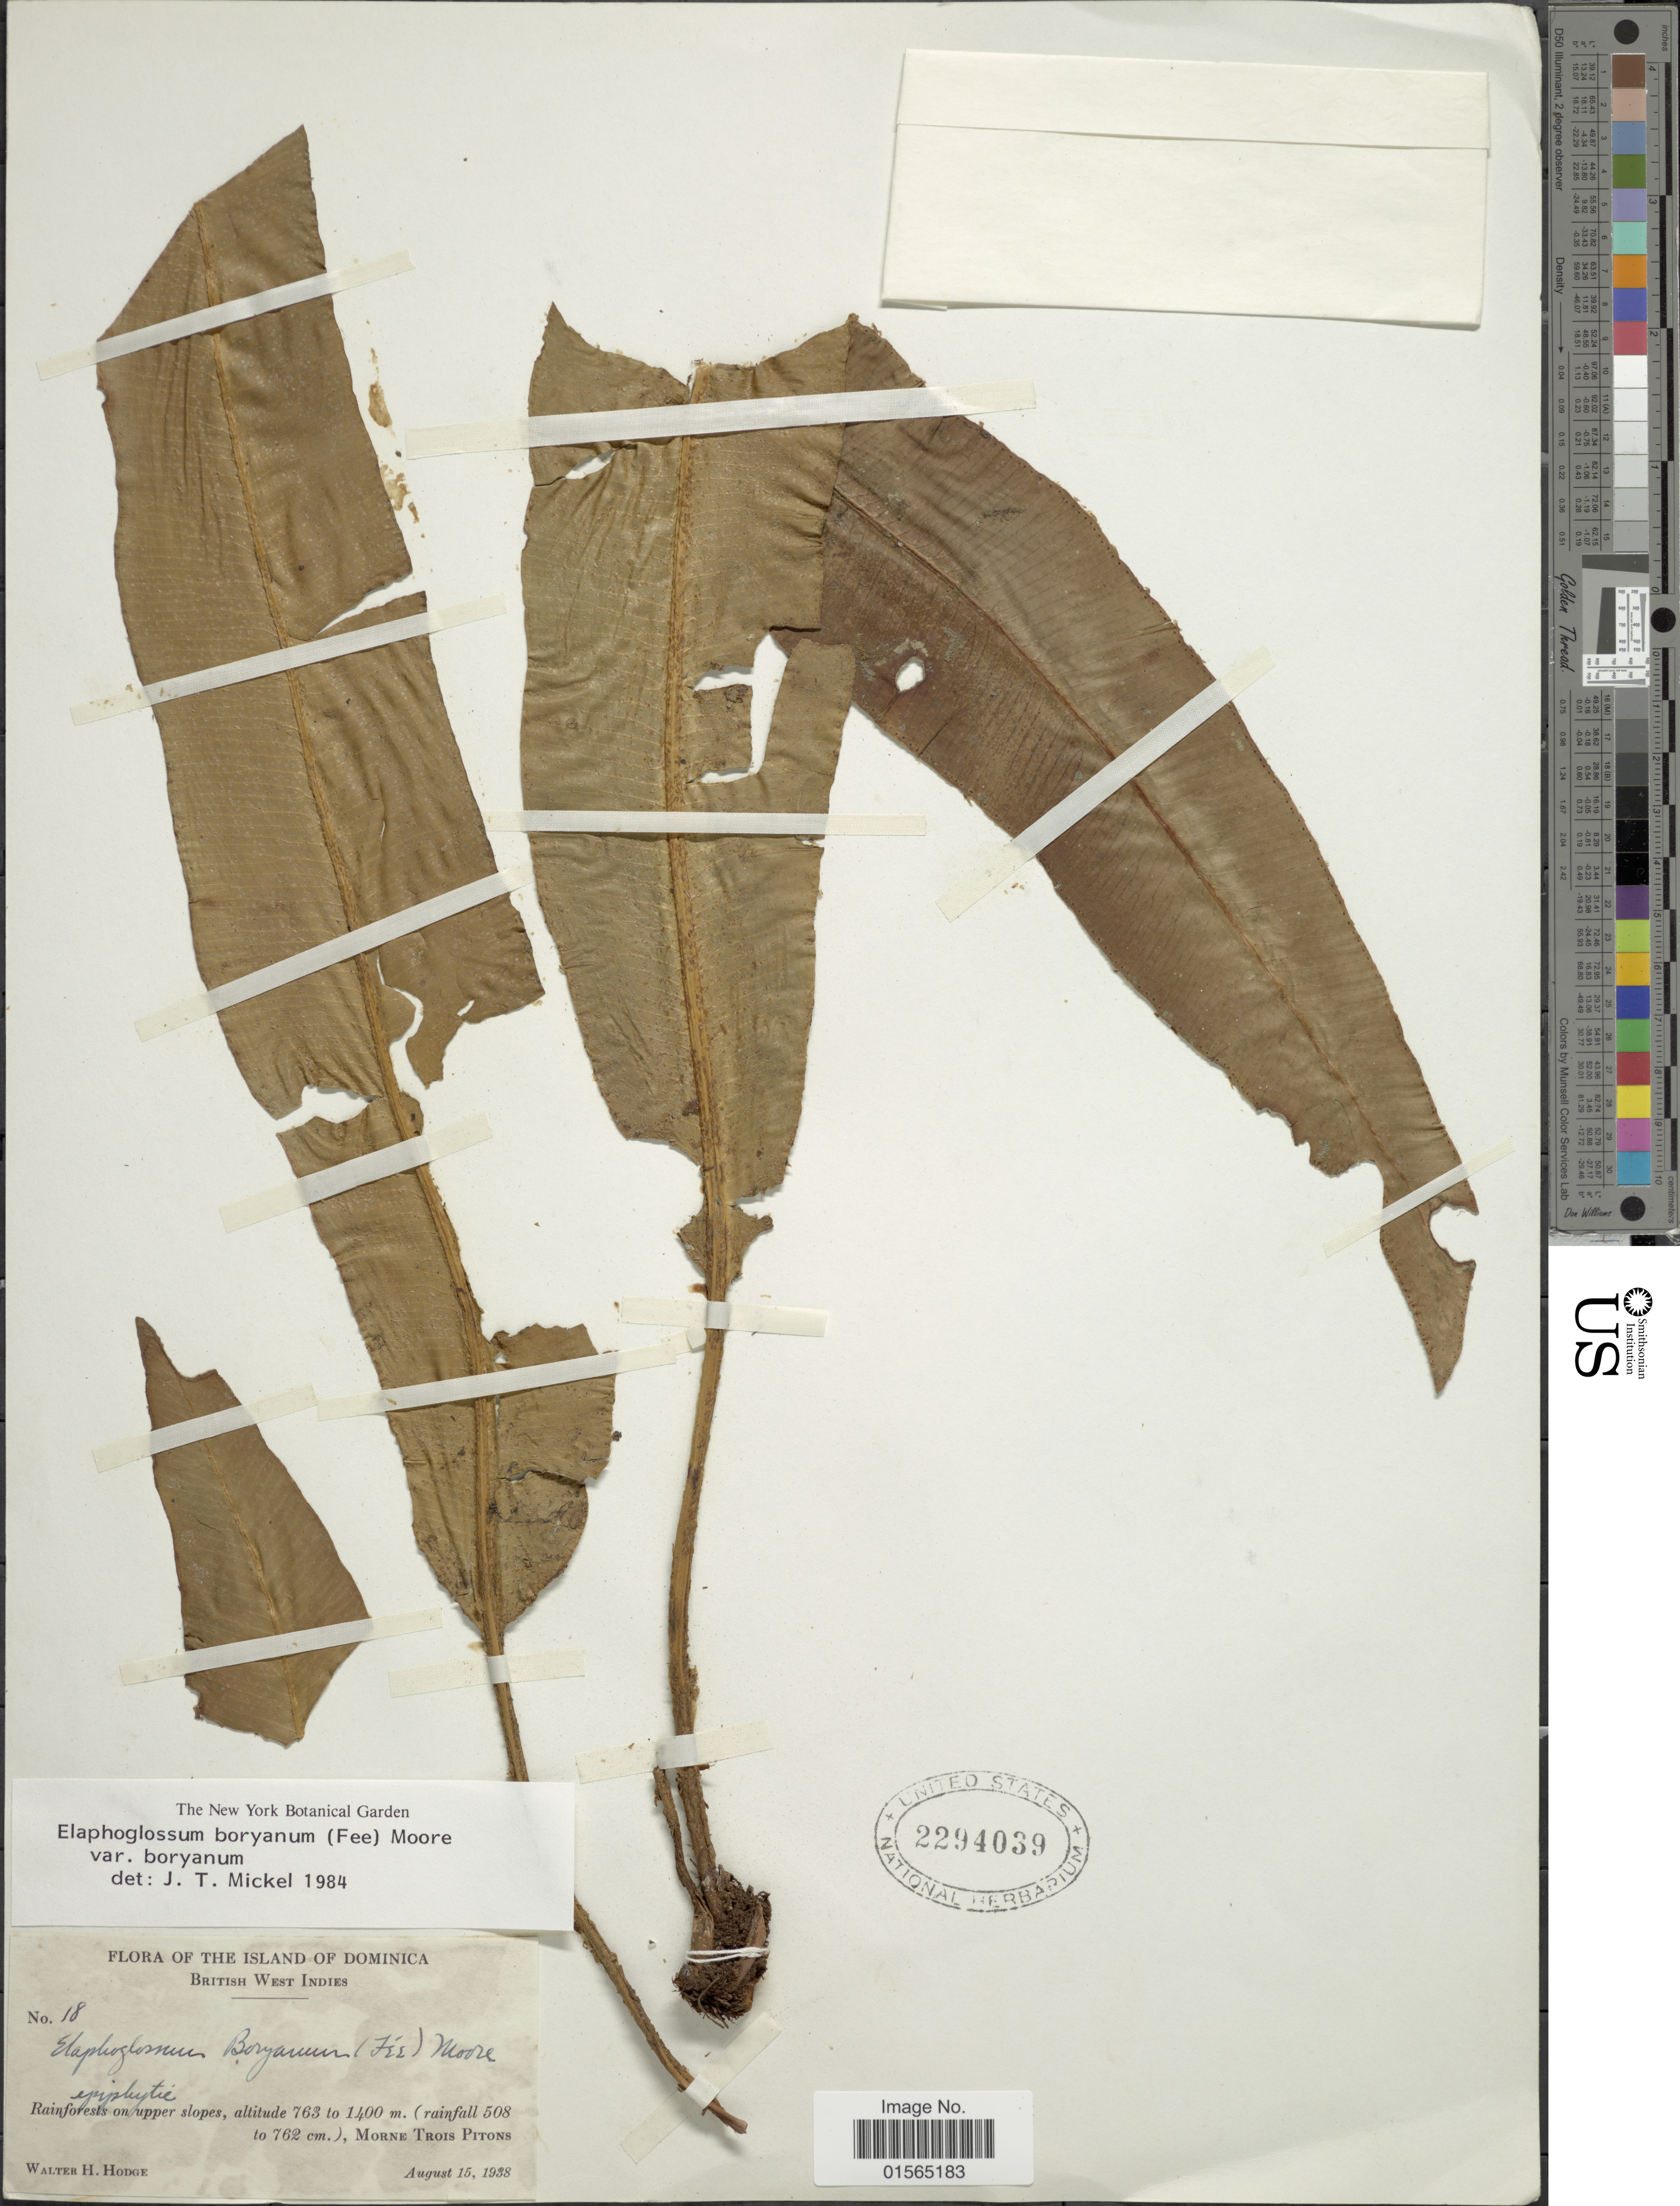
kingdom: Plantae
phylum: Tracheophyta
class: Polypodiopsida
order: Polypodiales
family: Dryopteridaceae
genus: Elaphoglossum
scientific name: Elaphoglossum boryanum var. boryanum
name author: (Fée) T. Moore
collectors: W. Hodge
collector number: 18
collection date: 1938-08-15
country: Dominica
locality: Rainforest on upper slopes, Morne Trois Pitons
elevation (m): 763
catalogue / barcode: US 2294039